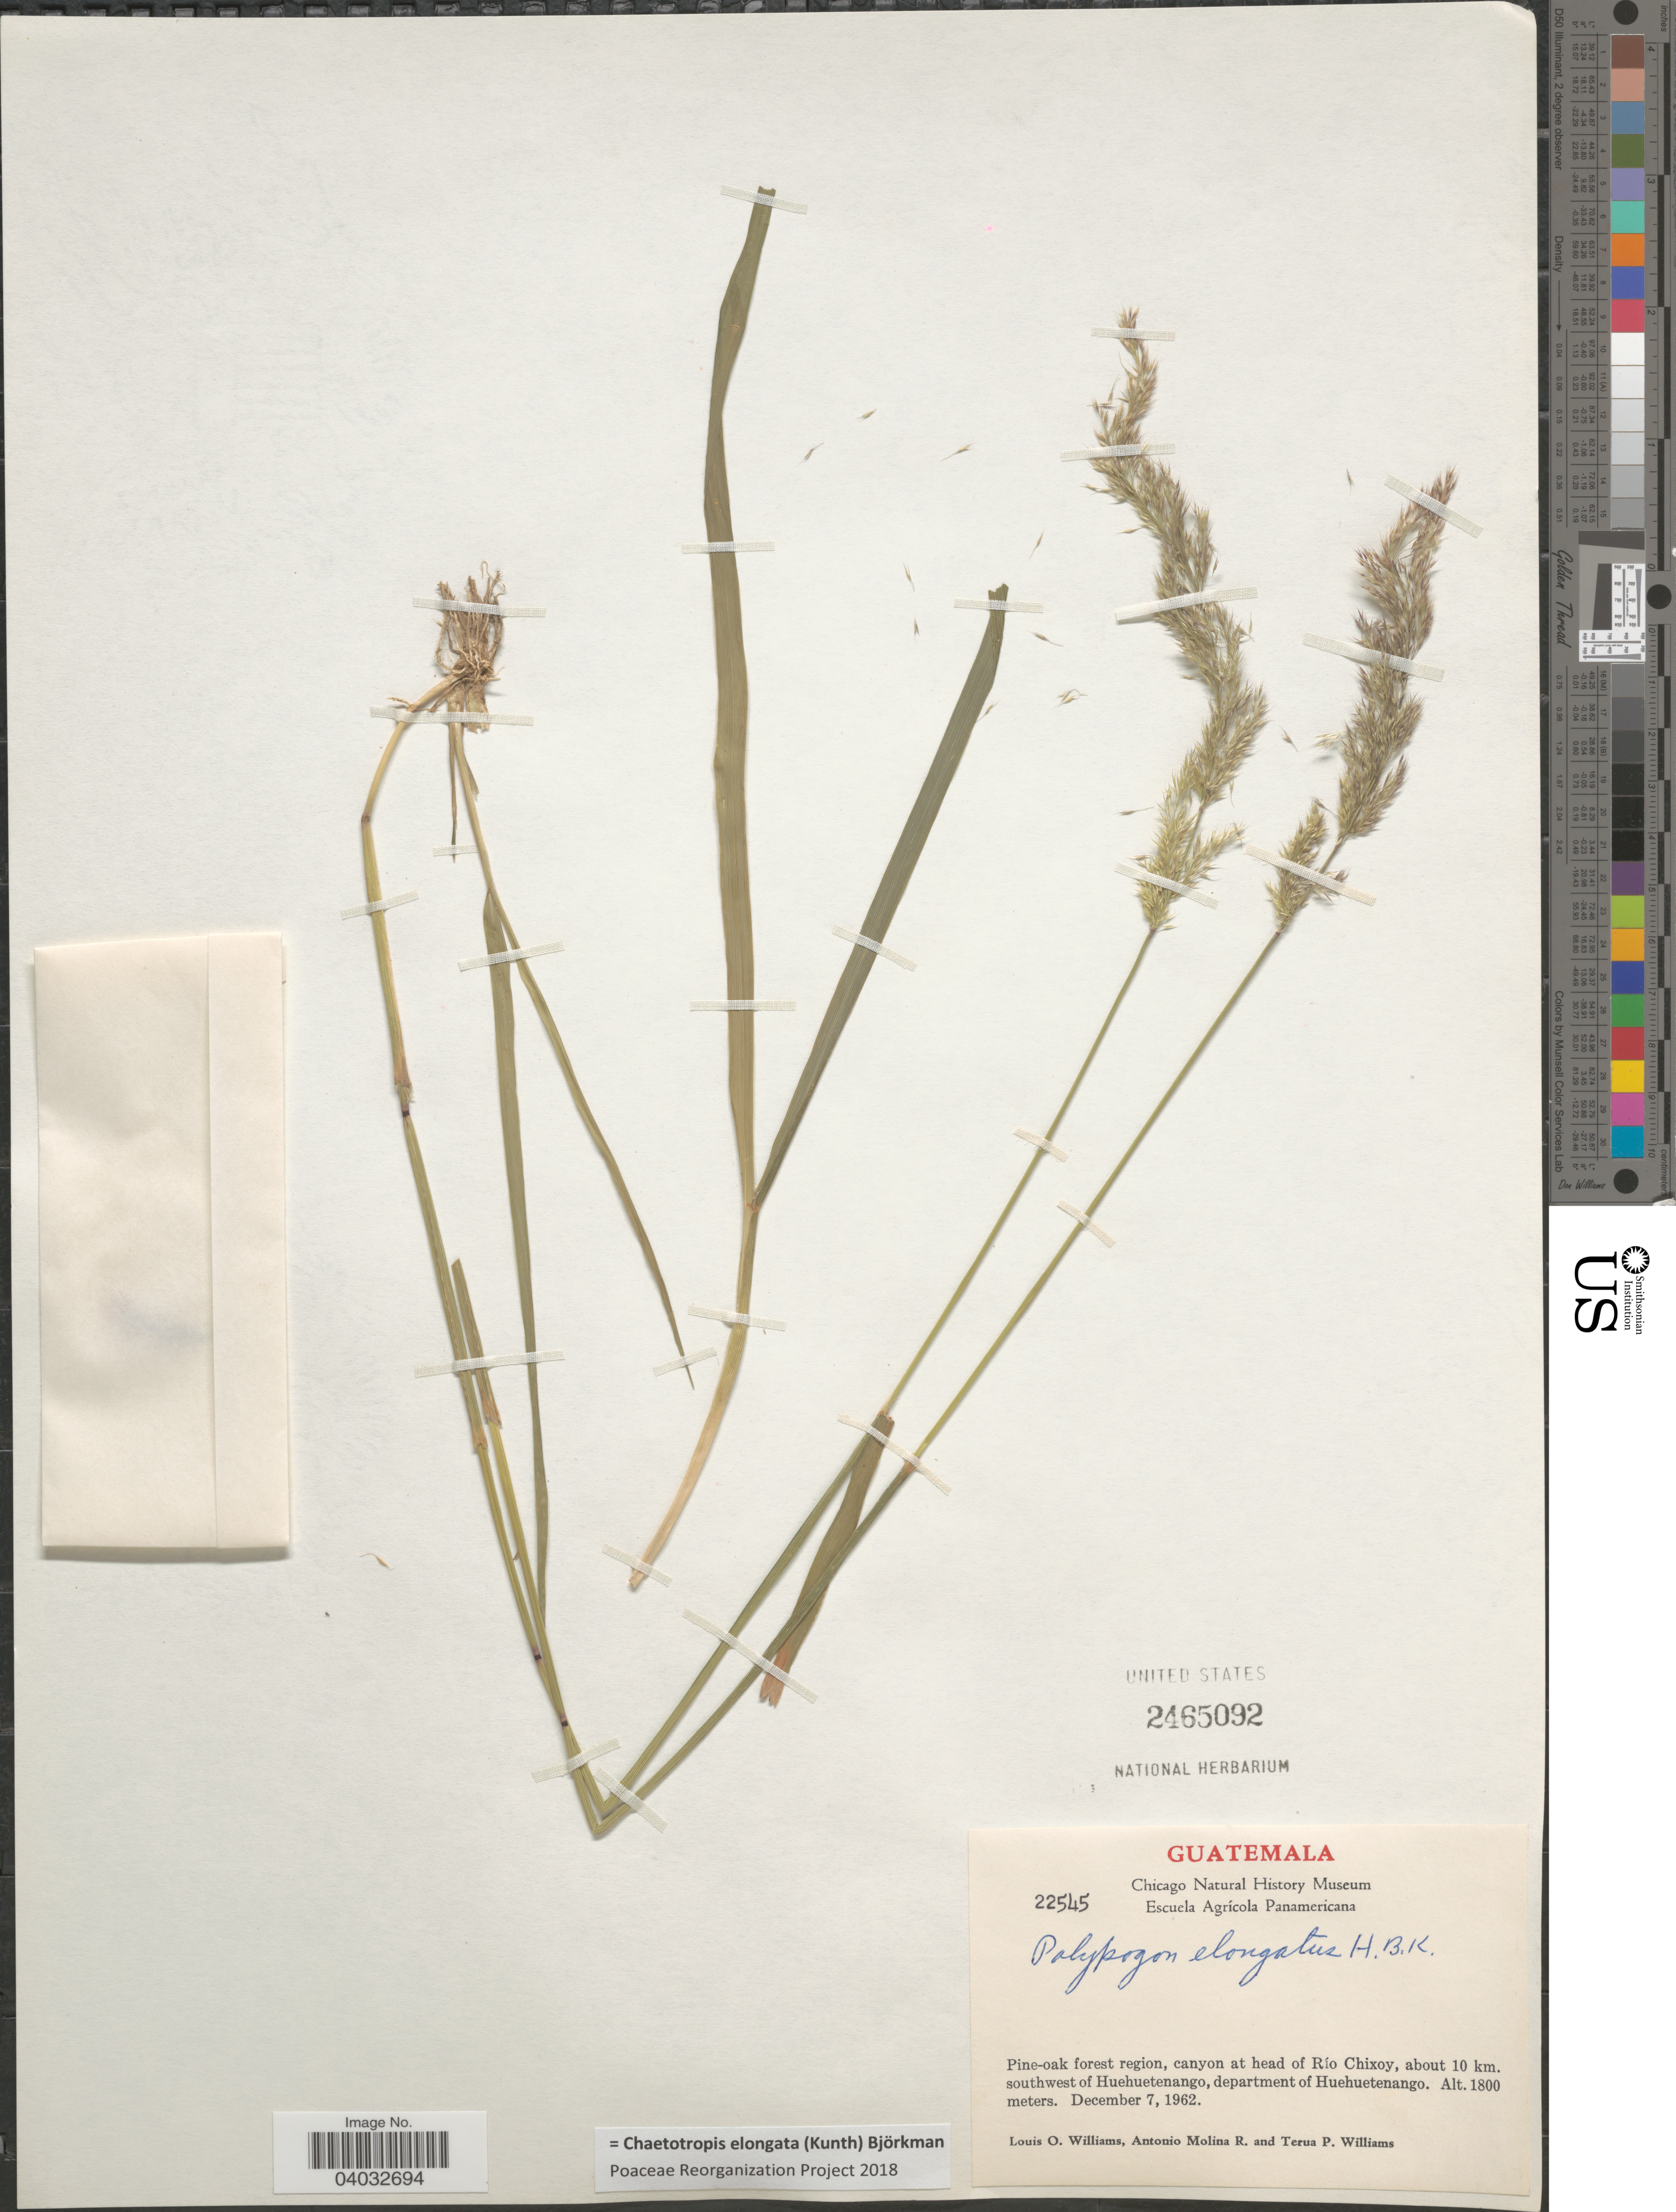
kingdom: Plantae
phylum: Tracheophyta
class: Liliopsida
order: Poales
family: Poaceae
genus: Chaetotropis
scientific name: Chaetotropis elongata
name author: (Kunth) Björkman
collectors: L. O. Williams, A. Molina R. & T. Williams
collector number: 22545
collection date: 1962-12-07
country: Guatemala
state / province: Huehuetenango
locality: Pine-oak forest region, canyon at head of Río Chixoy, about 10 km. southwest of Huehuetenango, department of Huehuetenango.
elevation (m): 1800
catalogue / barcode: US 2465092